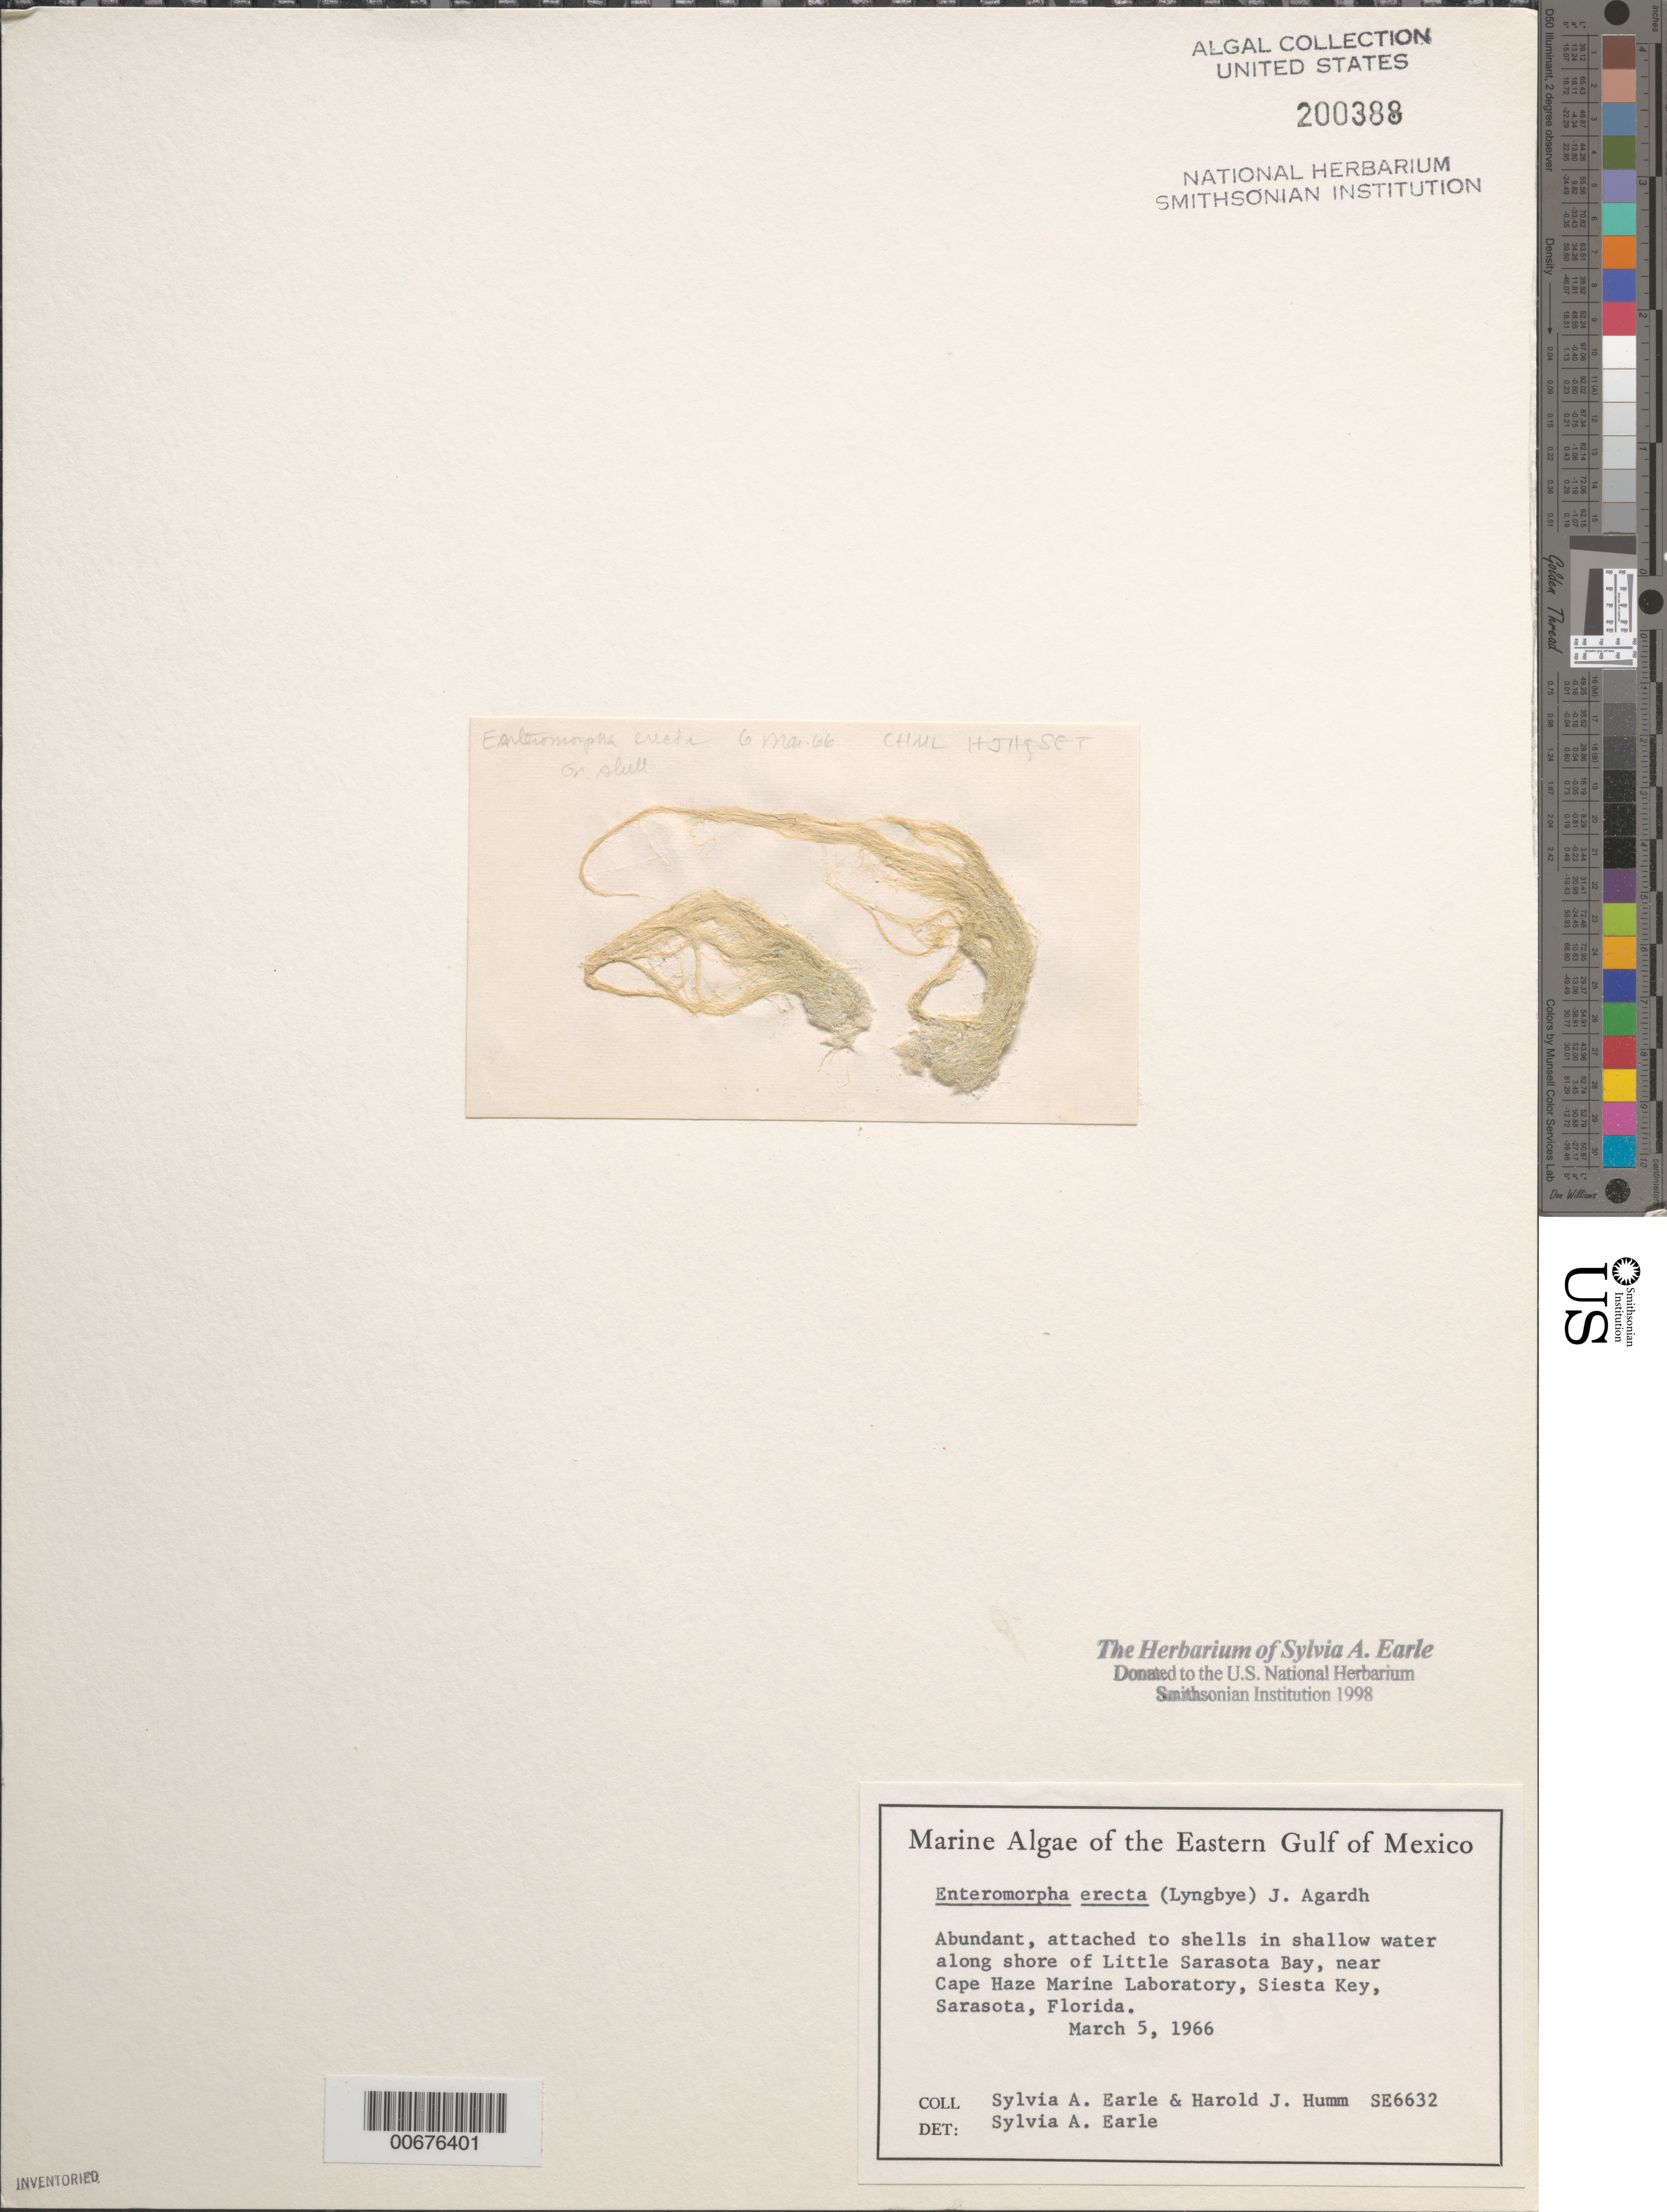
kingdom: Plantae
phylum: Chlorophyta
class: Ulvophyceae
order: Ulvales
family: Ulvaceae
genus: Ulva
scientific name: Ulva paradoxa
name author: C. Agardh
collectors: S. A. Earle & H. J. Humm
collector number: SE6632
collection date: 1966-03-05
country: United States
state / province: Florida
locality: The Eastern Gulf of Mexico. Along shore of Little Sarasota Bay, near Cape Haze Marine Laboratory, Siesta Key, Sarasota.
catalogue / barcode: US 200388